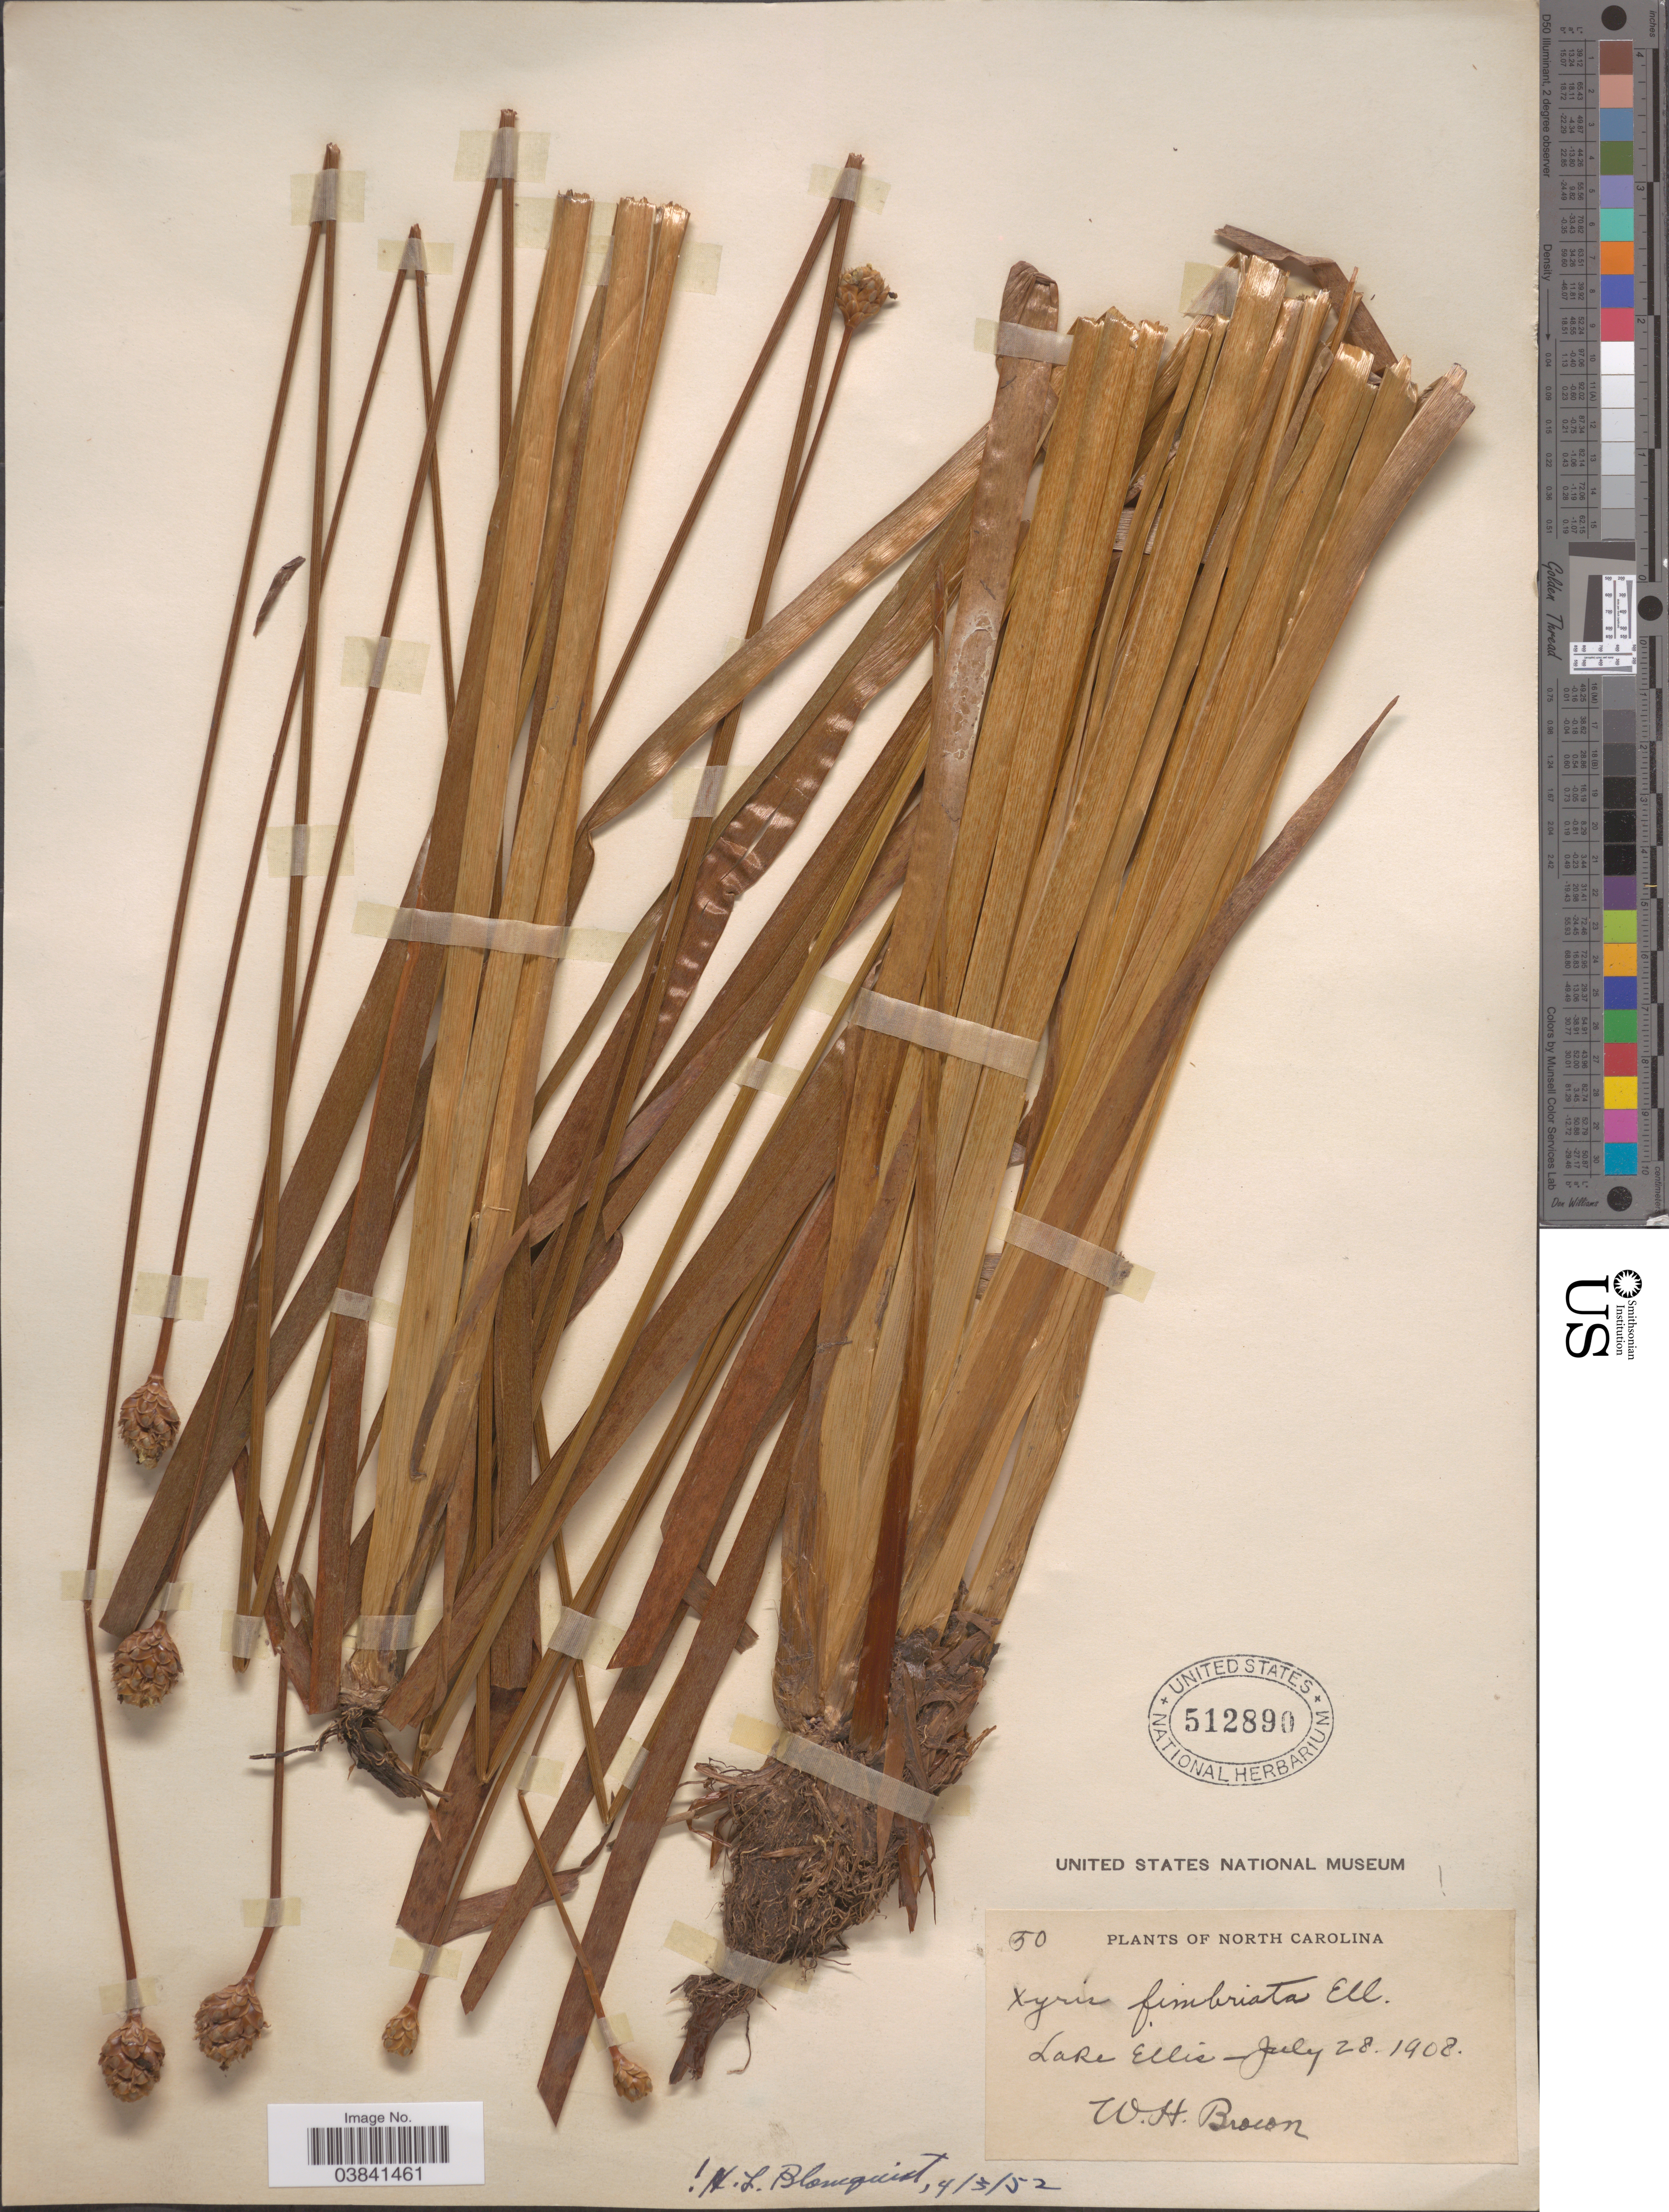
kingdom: Plantae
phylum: Tracheophyta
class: Liliopsida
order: Poales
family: Xyridaceae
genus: Xyris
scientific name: Xyris fimbriata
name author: Elliott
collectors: R. Brocon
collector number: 50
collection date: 1908-07-28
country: United States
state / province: North Carolina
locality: Lake Ellis.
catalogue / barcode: US 512890